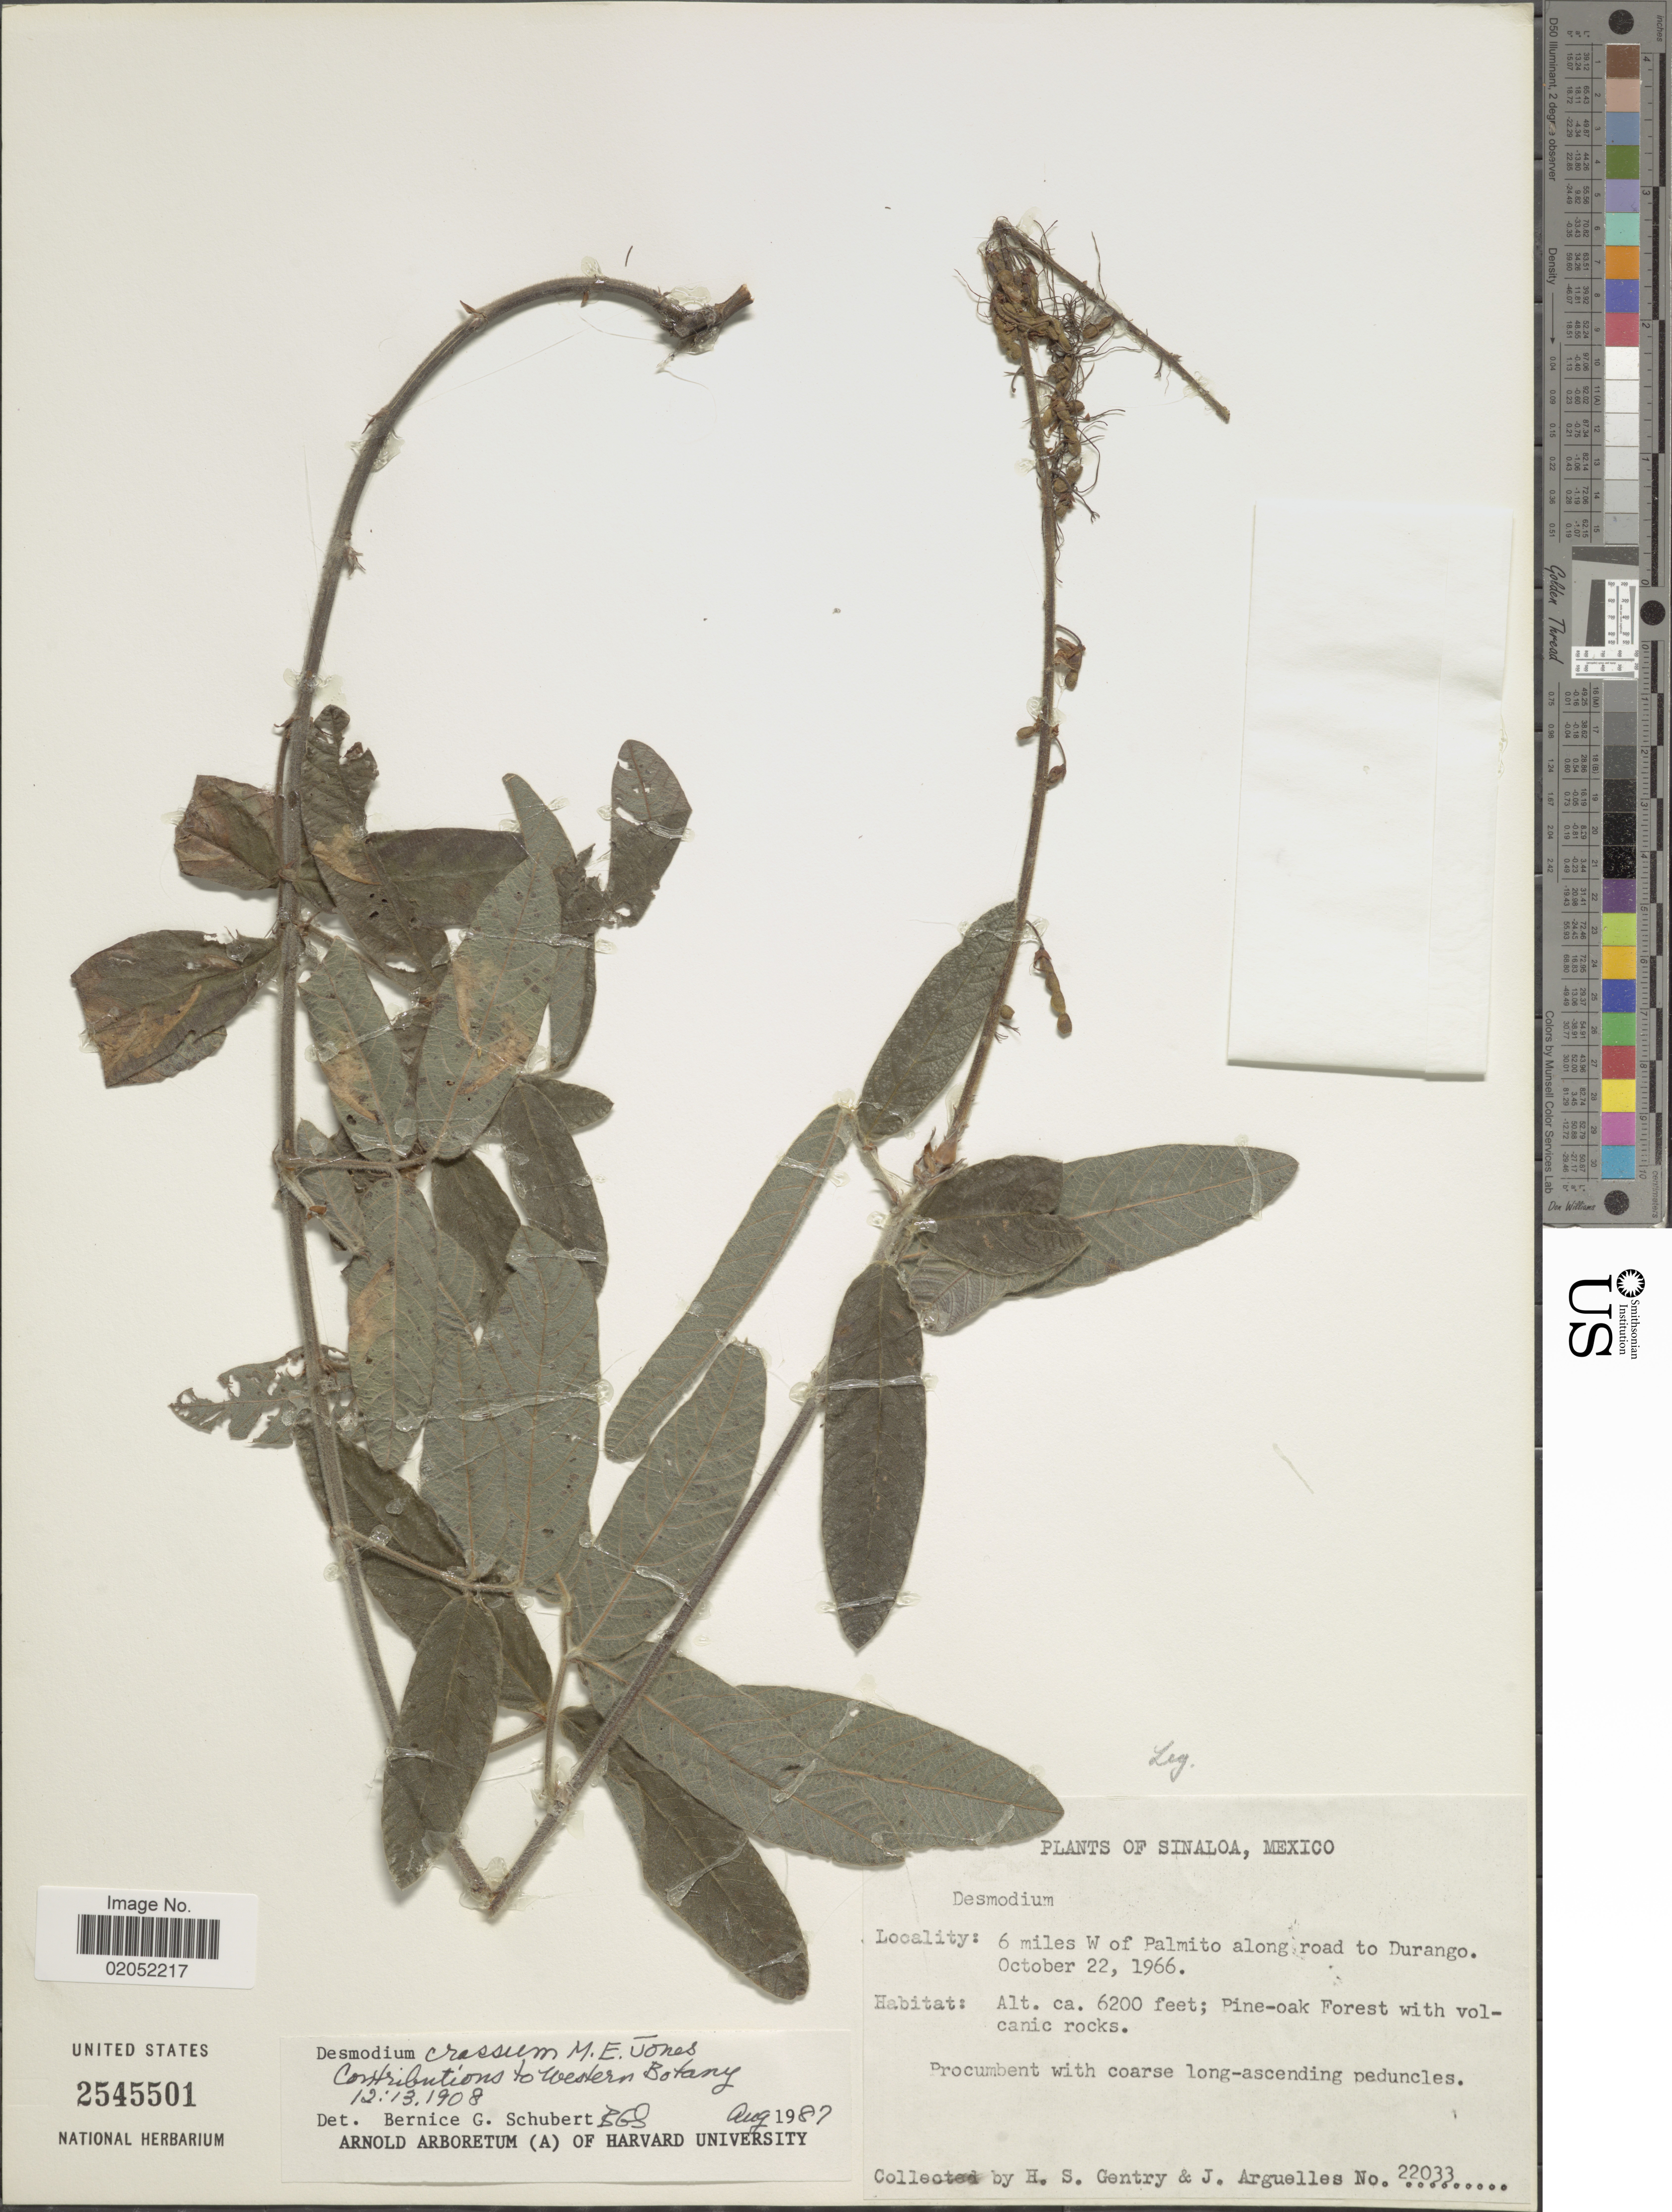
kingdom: Plantae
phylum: Tracheophyta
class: Magnoliopsida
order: Fabales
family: Fabaceae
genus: Desmodium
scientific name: Desmodium crassum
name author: M.E. Jones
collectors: H. S. Gentry & J. Arguelles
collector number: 22033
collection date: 1966-10-22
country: Mexico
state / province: Sinaloa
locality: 6 miles of Palmito along road to Durango.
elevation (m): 1890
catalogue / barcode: US 2545501